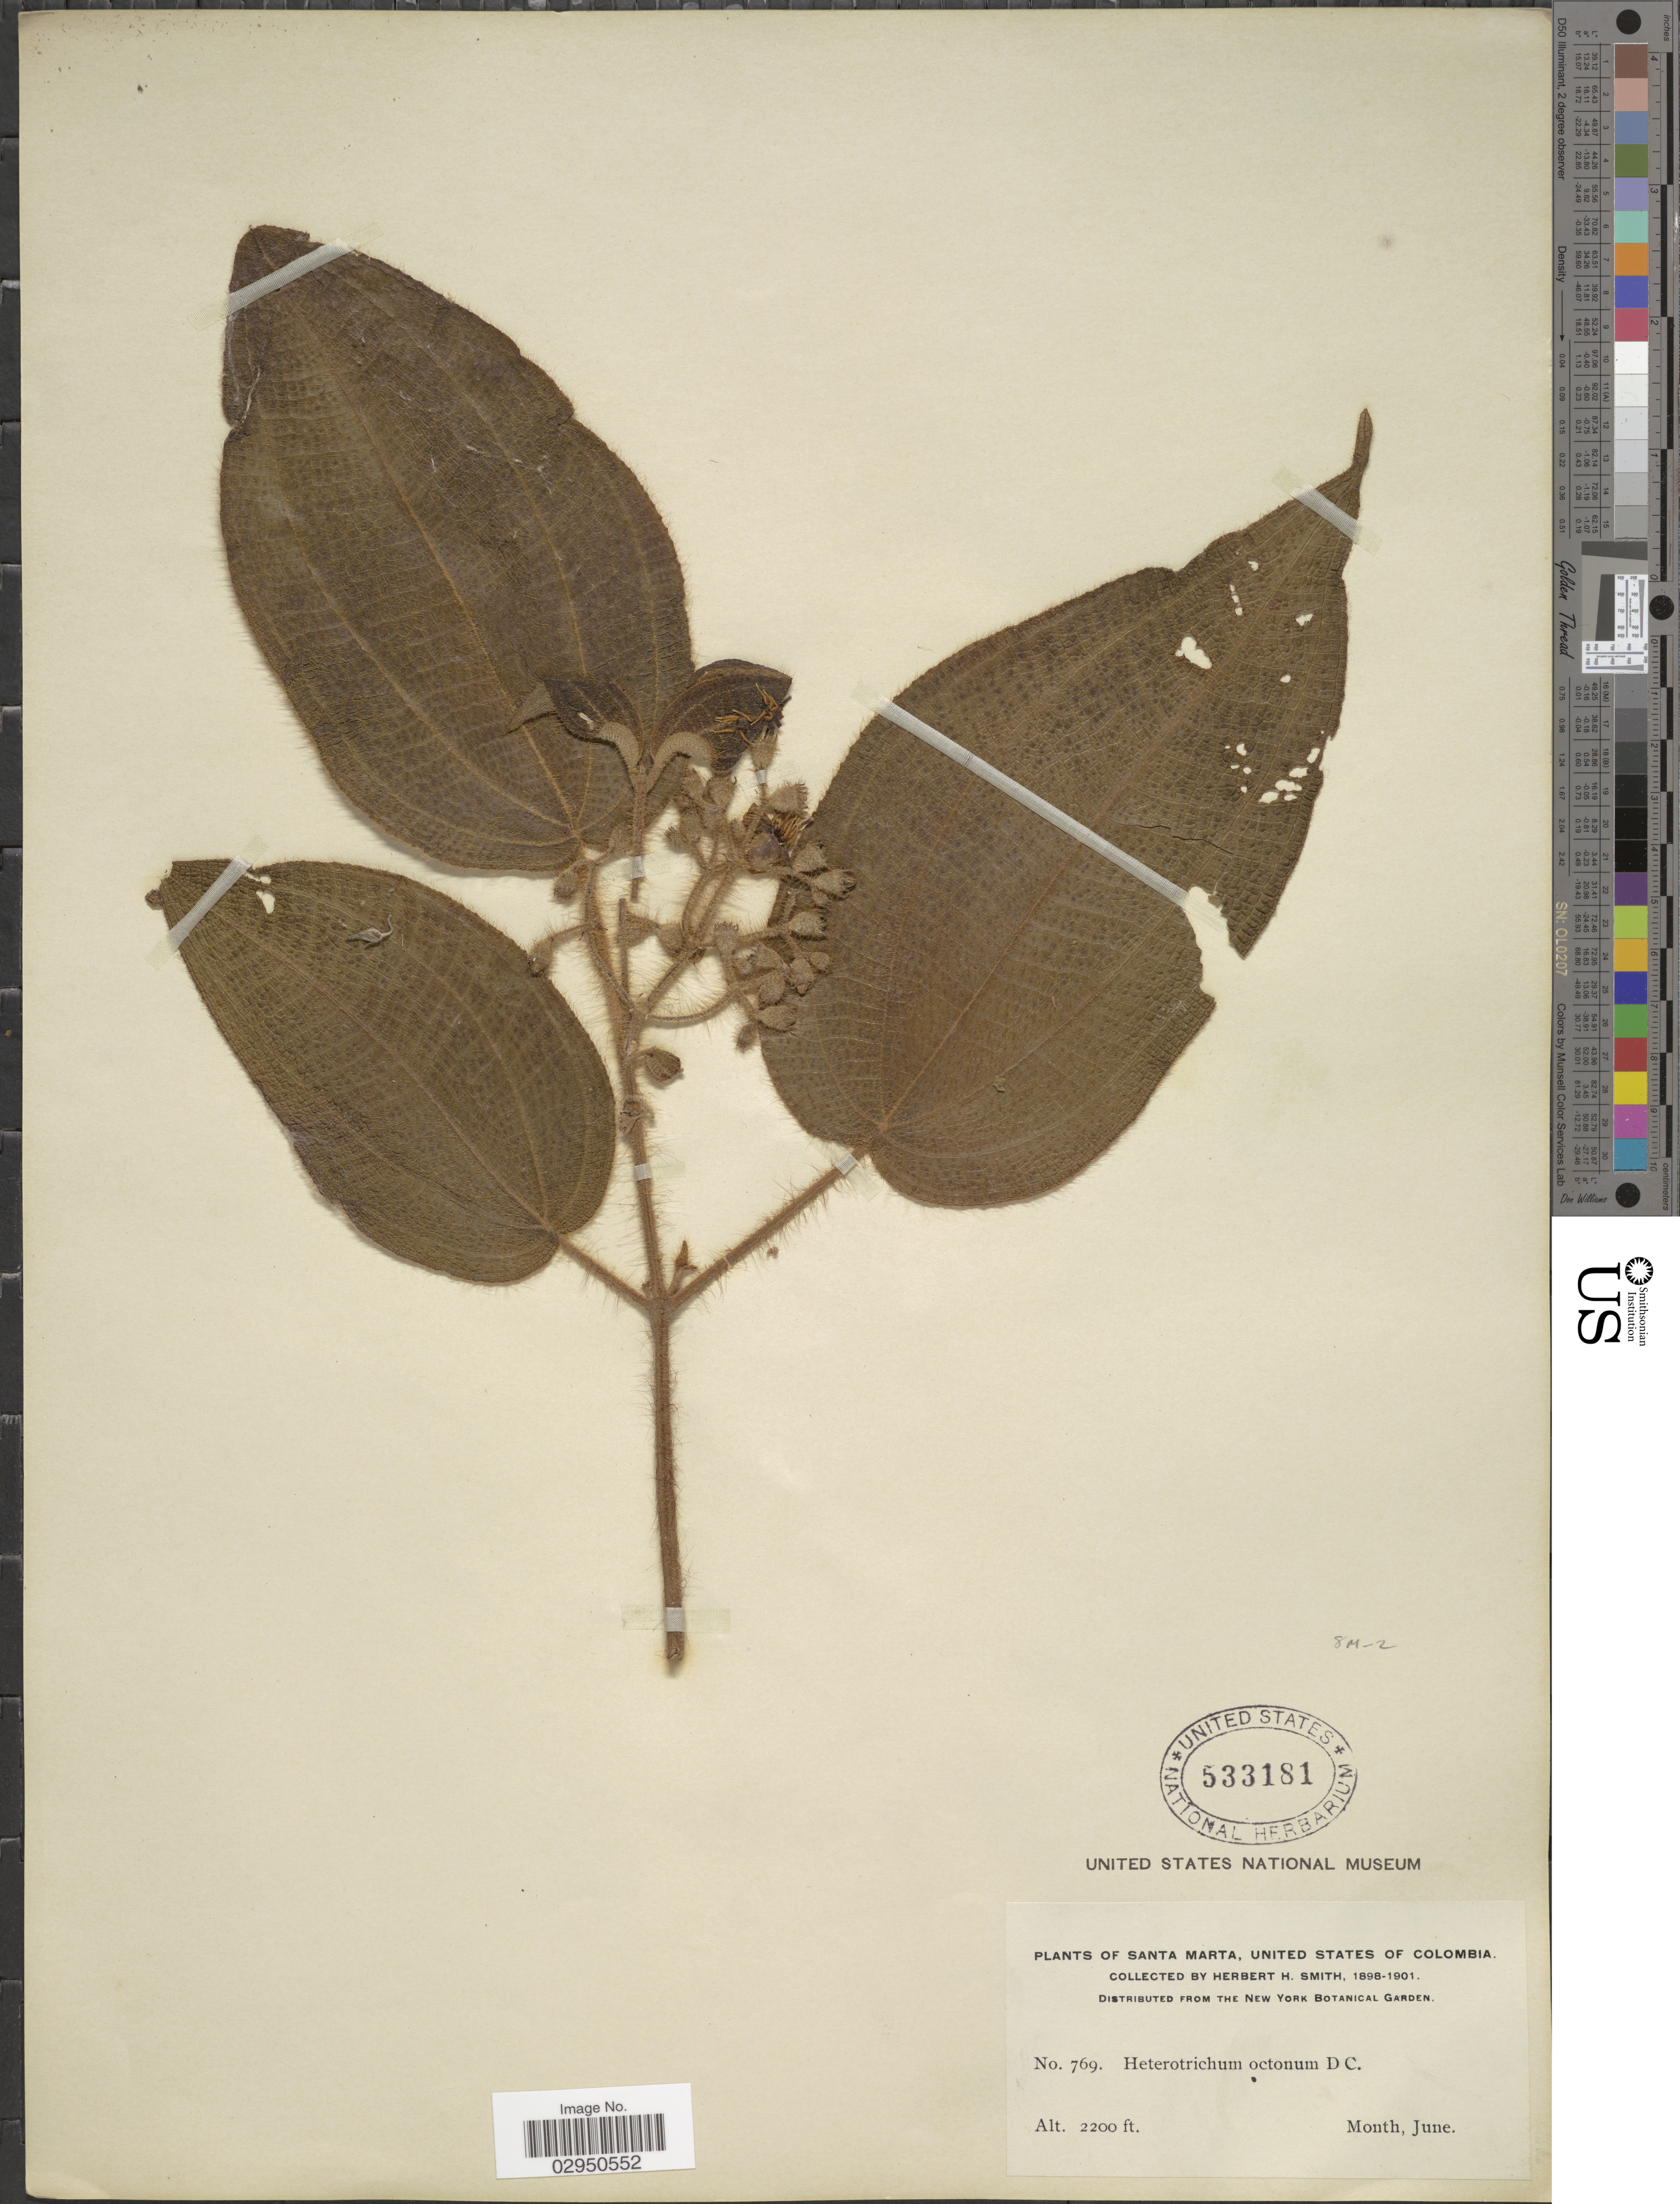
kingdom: Plantae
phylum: Tracheophyta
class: Magnoliopsida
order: Myrtales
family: Melastomataceae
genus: Clidemia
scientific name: Clidemia octona subsp. octona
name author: (Bonpl.) L.O. Williams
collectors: Herbert H. Smith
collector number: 769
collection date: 1898-06/1901-06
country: Colombia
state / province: Magdalena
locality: Santa Marta.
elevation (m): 671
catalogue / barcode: US 533181